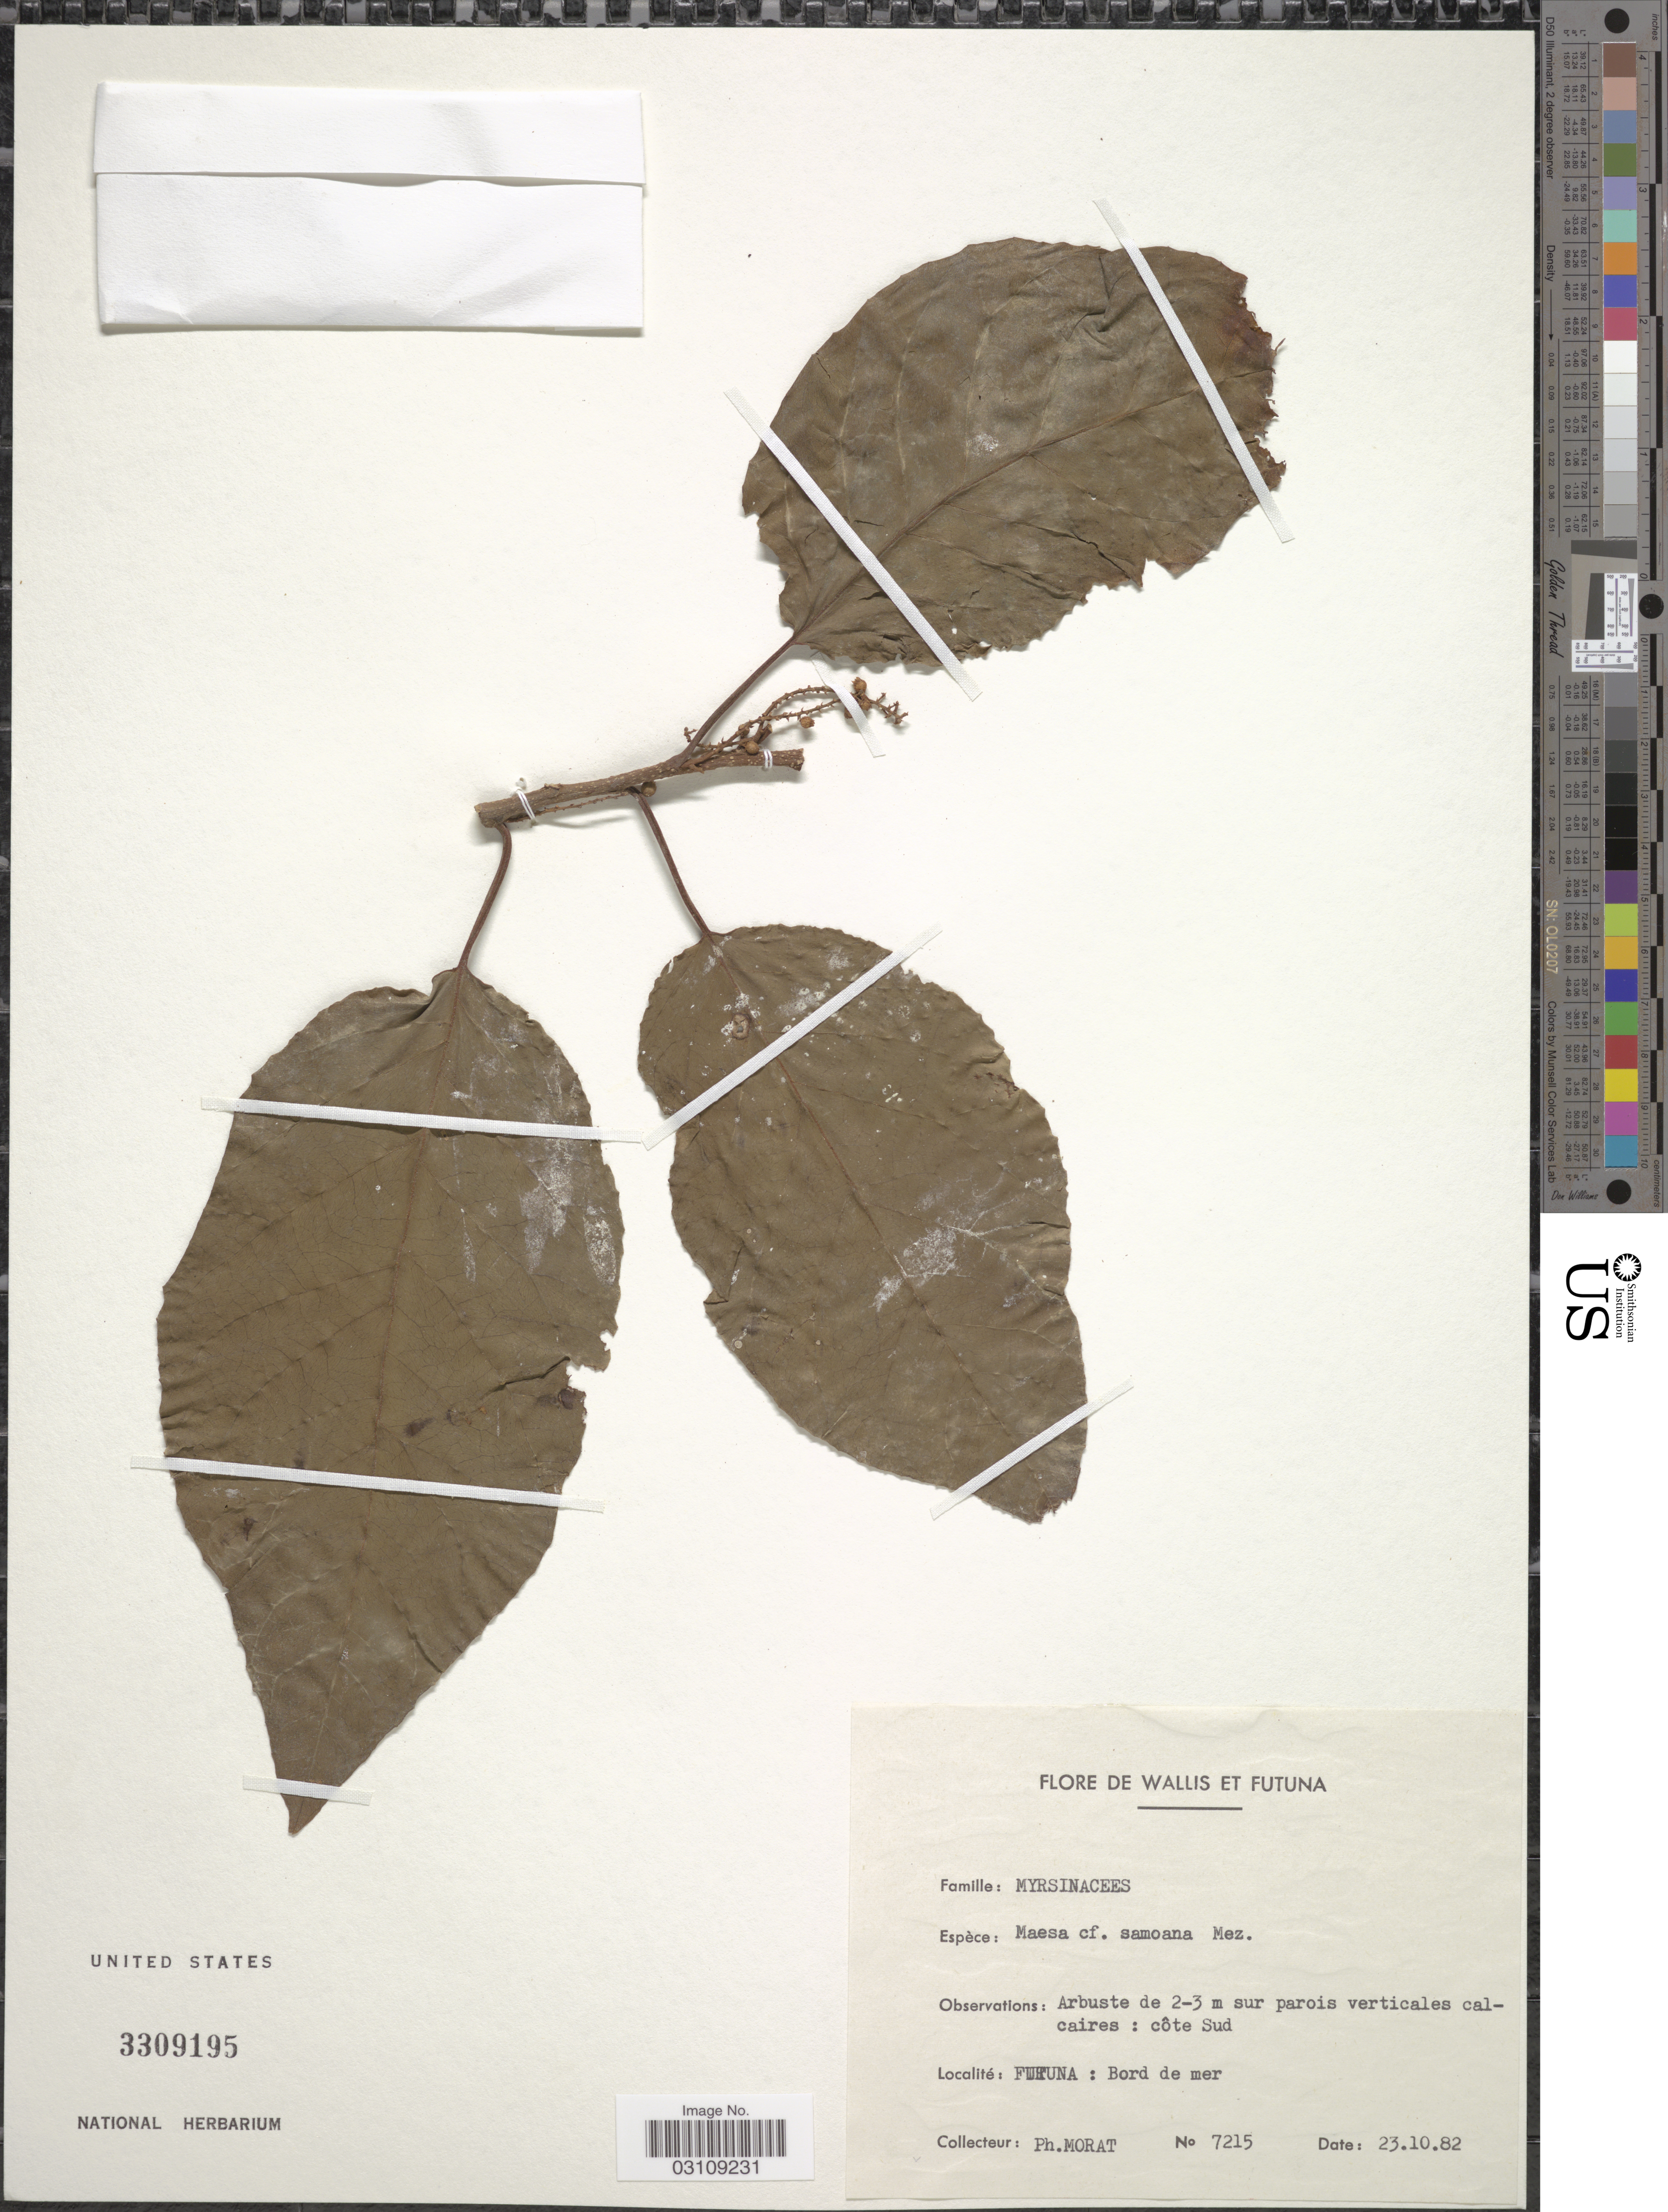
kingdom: Plantae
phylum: Tracheophyta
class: Magnoliopsida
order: Ericales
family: Primulaceae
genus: Maesa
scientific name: Maesa samoana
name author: Mez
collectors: P. Morat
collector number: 7215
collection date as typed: Transcribed d/m/y: 23/10/82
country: Wallis and Futuna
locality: Futuna: Bord de mer.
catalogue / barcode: US 3309195